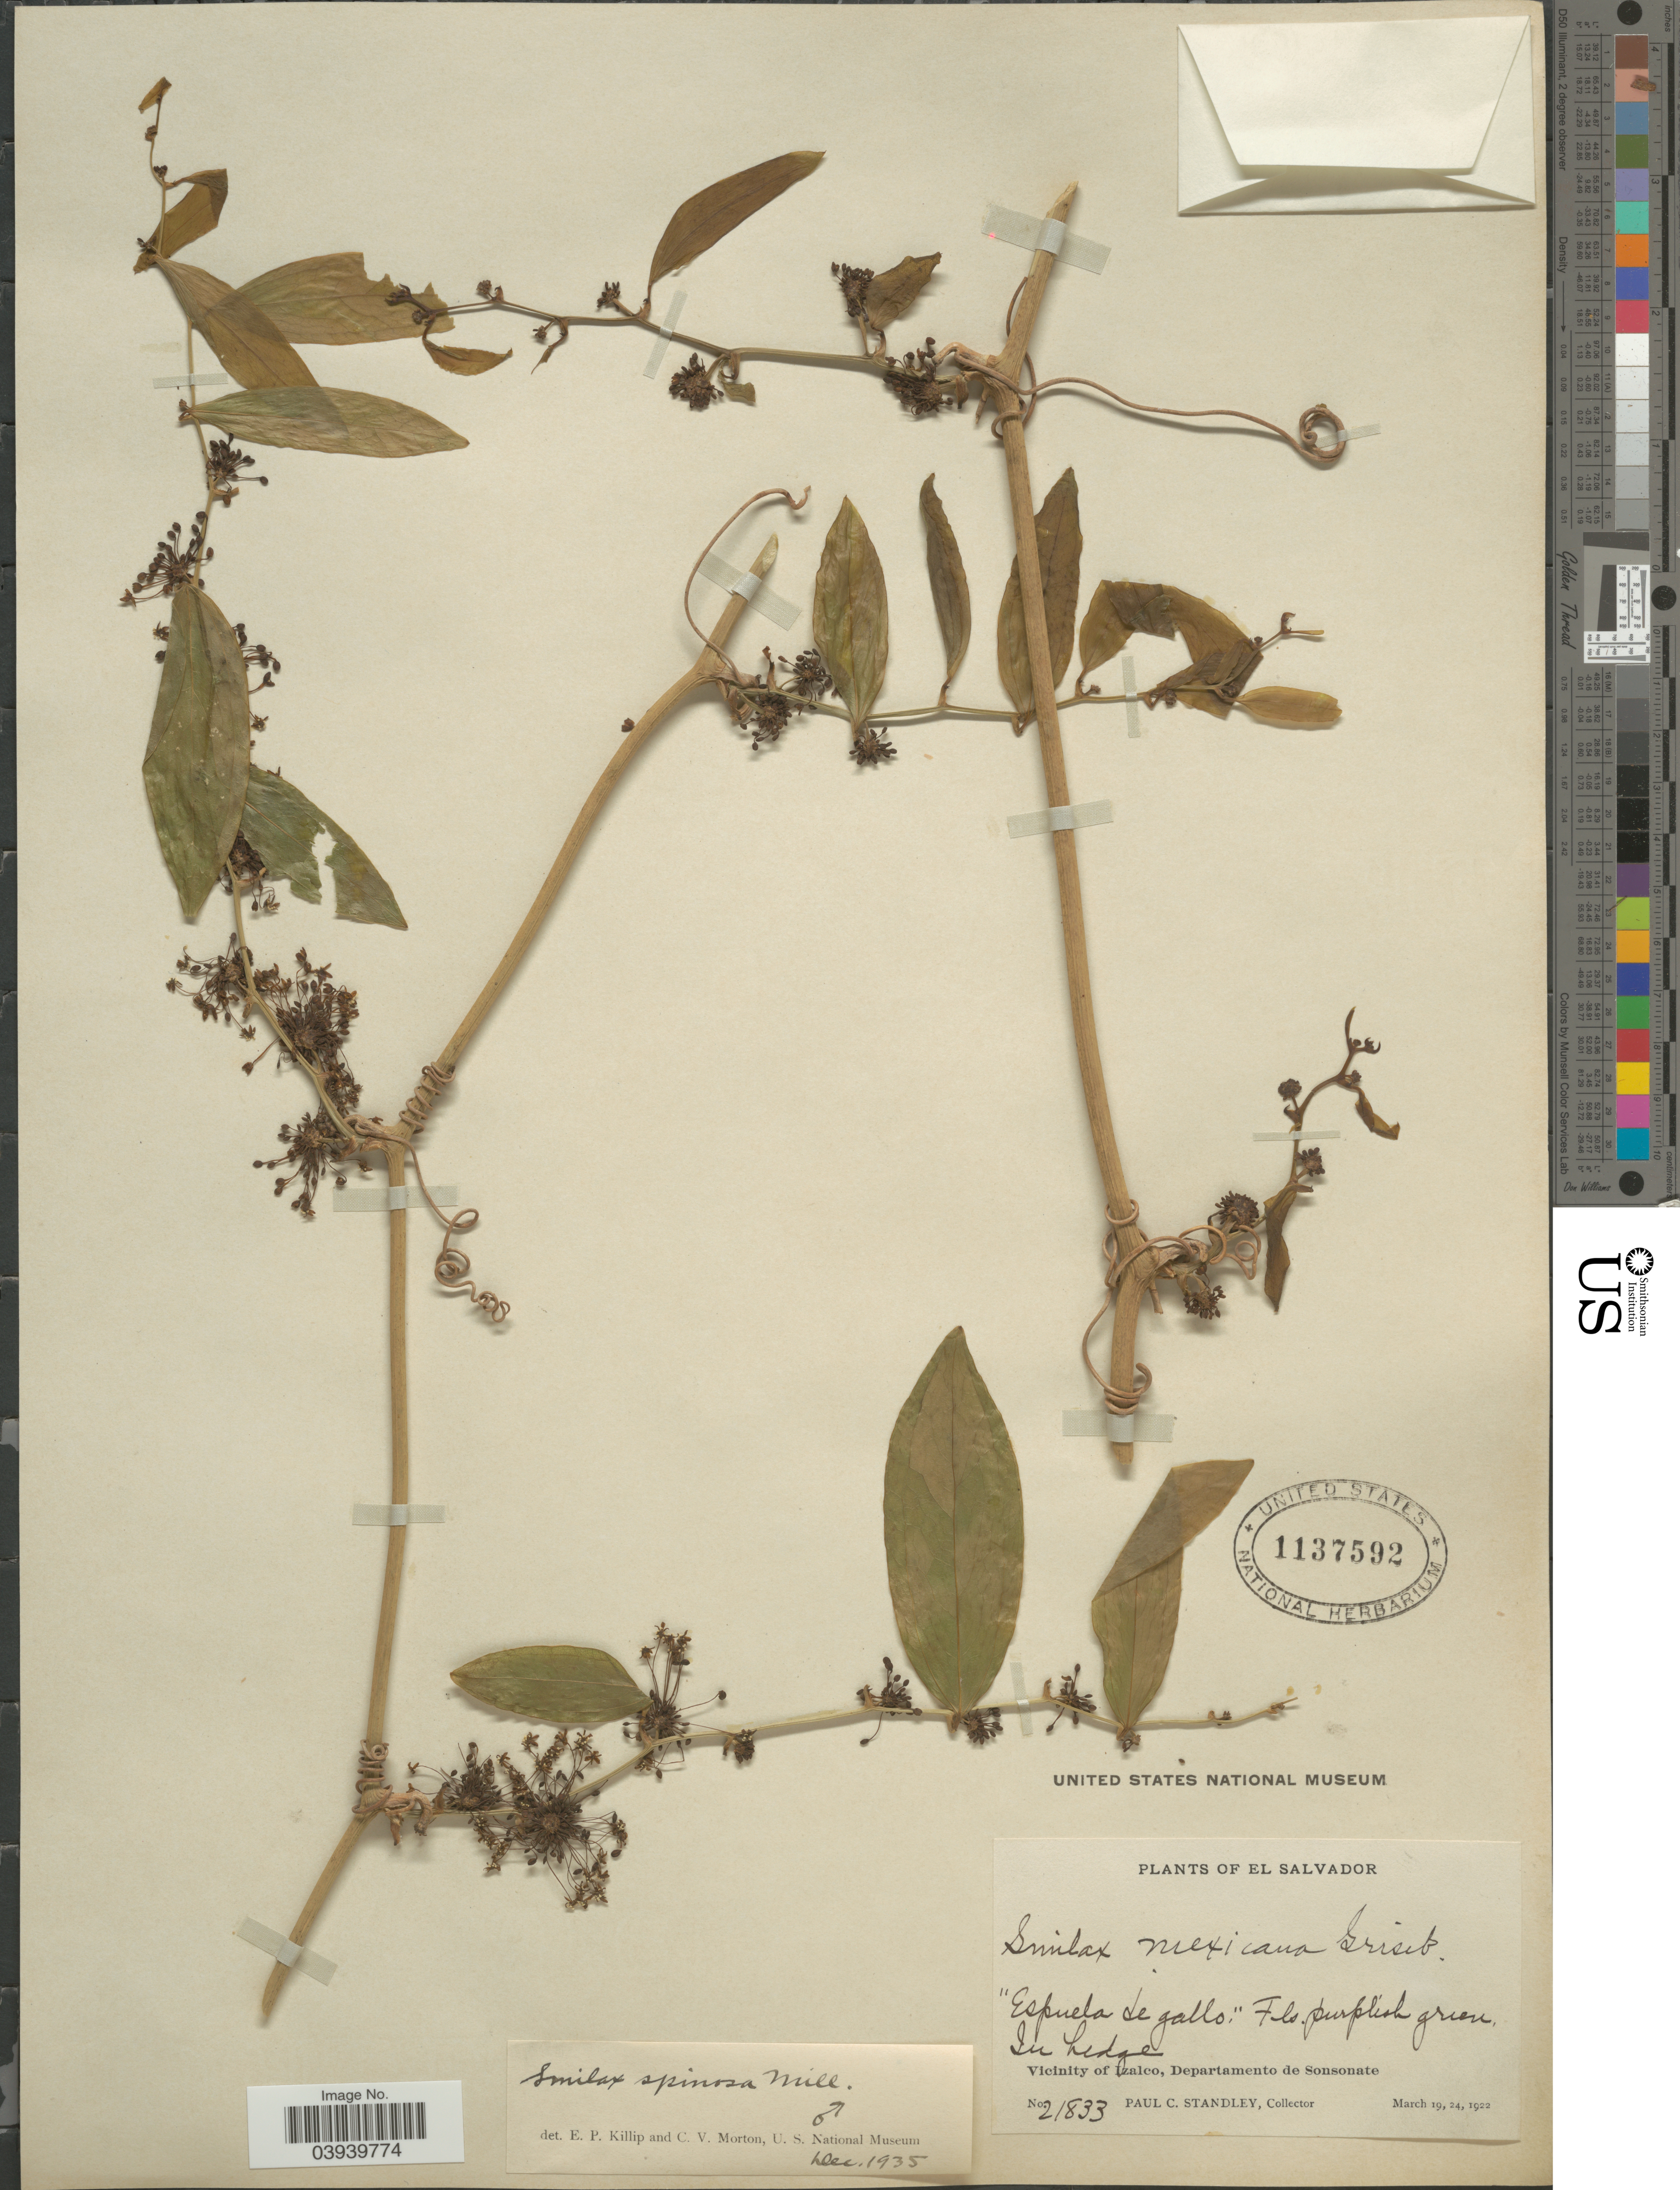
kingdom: Plantae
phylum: Tracheophyta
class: Liliopsida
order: Liliales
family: Smilacaceae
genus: Smilax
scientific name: Smilax spinosa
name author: Mill.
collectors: P. C. Standley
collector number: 21833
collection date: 1922-03-19/1922-03-24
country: El Salvador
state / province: Sonsonate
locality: Espuela de gallo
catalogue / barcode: US 1137592